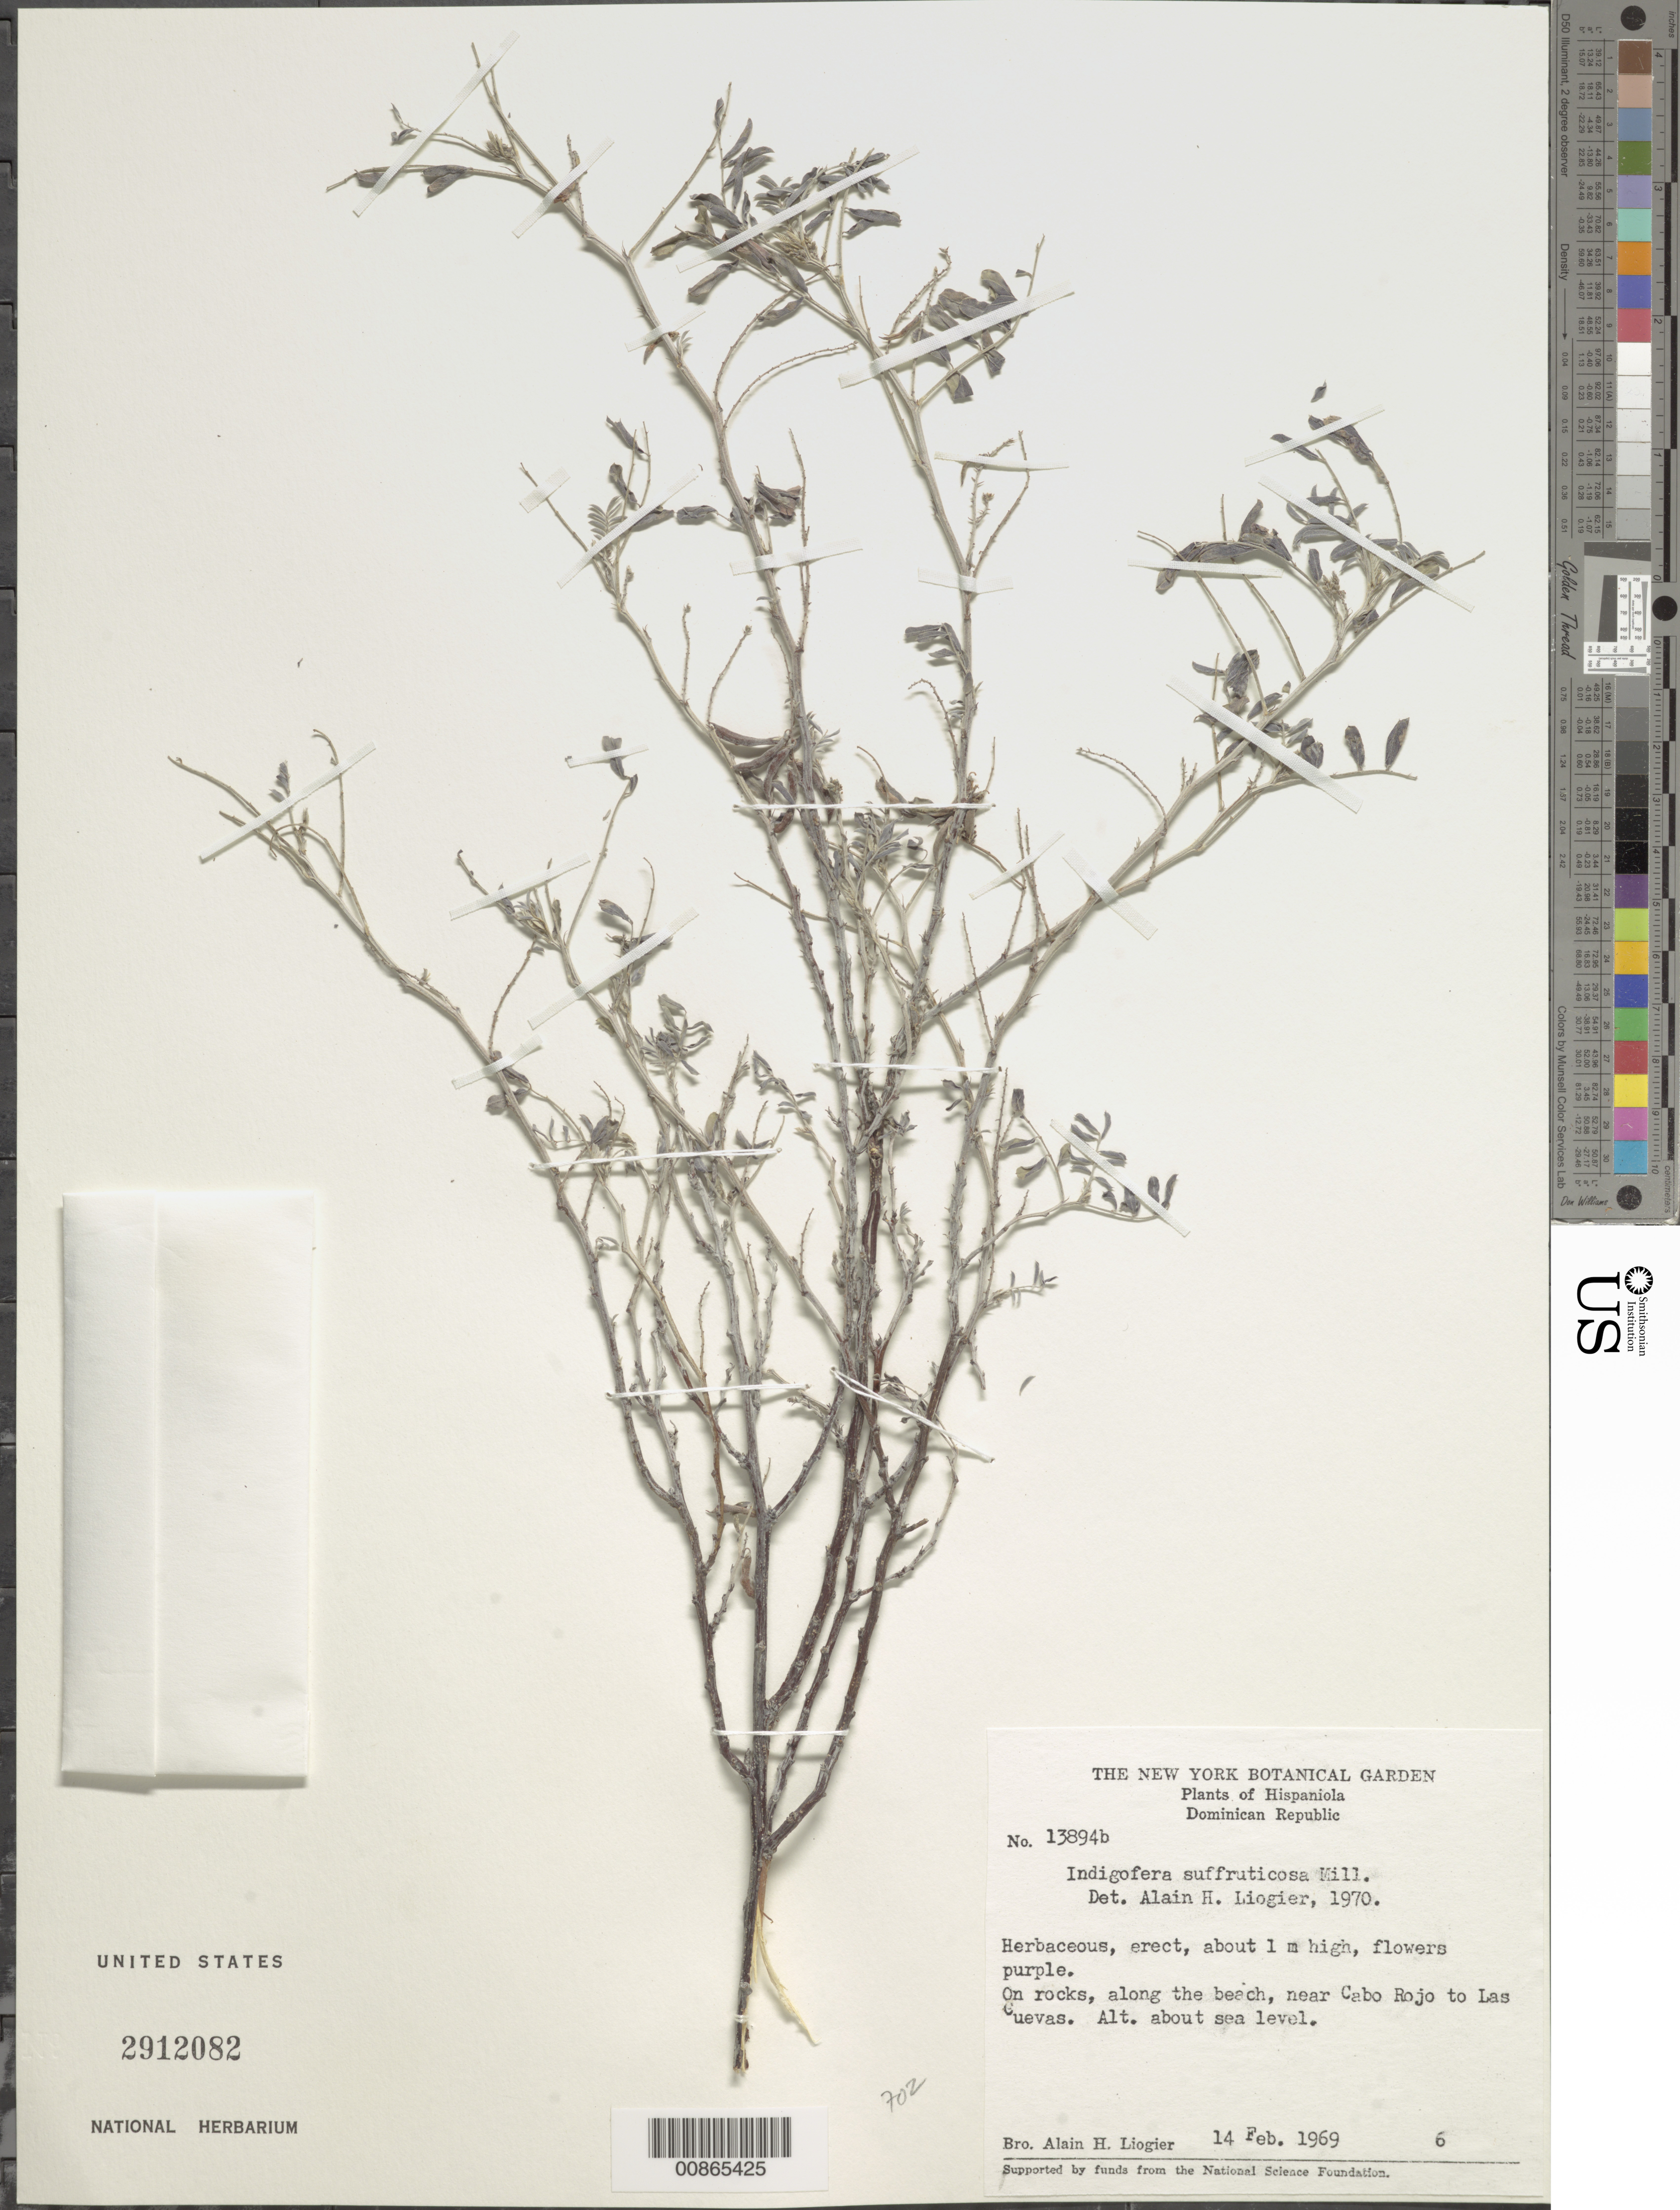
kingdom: Plantae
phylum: Tracheophyta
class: Magnoliopsida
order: Fabales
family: Fabaceae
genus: Indigofera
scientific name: Indigofera suffruticosa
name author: Mill.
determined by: Liogier, Alain H.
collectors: A. H. Liogier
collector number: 13894b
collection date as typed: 14 Feb 1969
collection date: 1969-02-14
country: Dominican Republic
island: Hispaniola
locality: Near Cabo Rojo to Las Cuevas.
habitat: On rocks, along the beach.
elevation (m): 0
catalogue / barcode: US 2912082